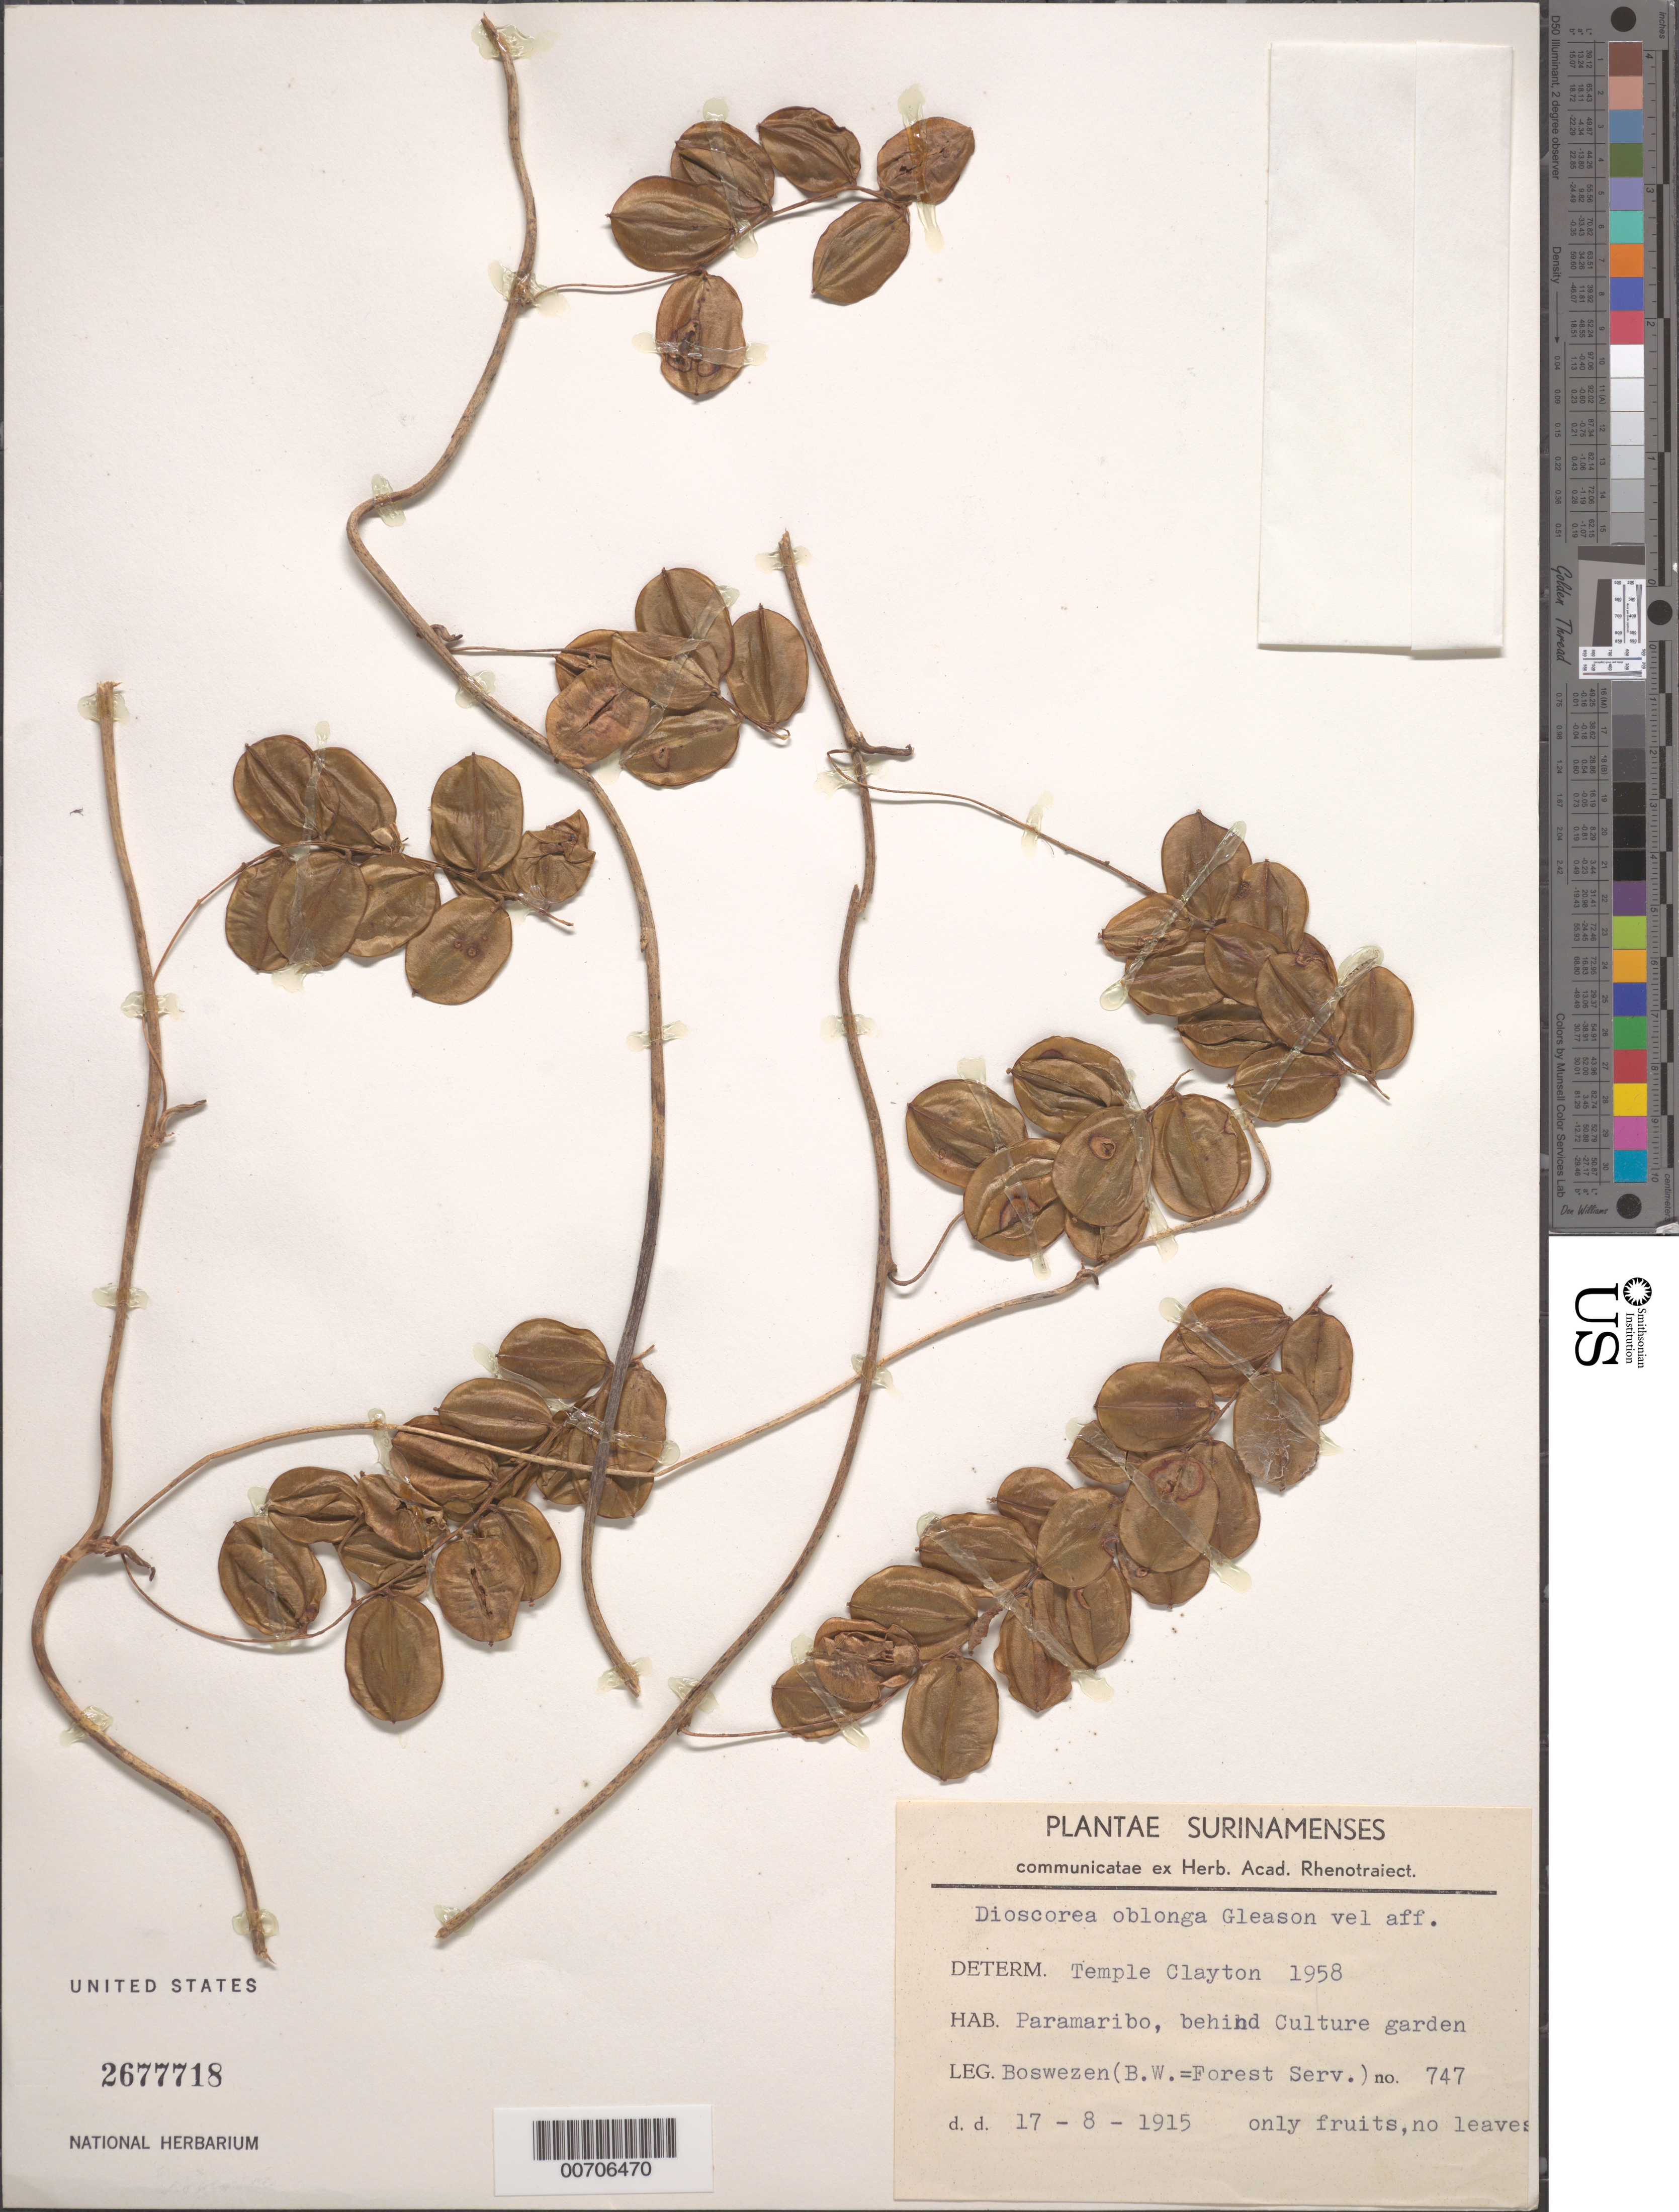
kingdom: Plantae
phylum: Tracheophyta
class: Liliopsida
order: Dioscoreales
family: Dioscoreaceae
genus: Dioscorea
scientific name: Dioscorea oblonga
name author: Gleason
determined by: Clayton, T.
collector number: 747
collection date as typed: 17-Aug-15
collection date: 1915-08-17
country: Suriname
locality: Paramaribo, behind Culture Garden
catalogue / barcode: US 2677718